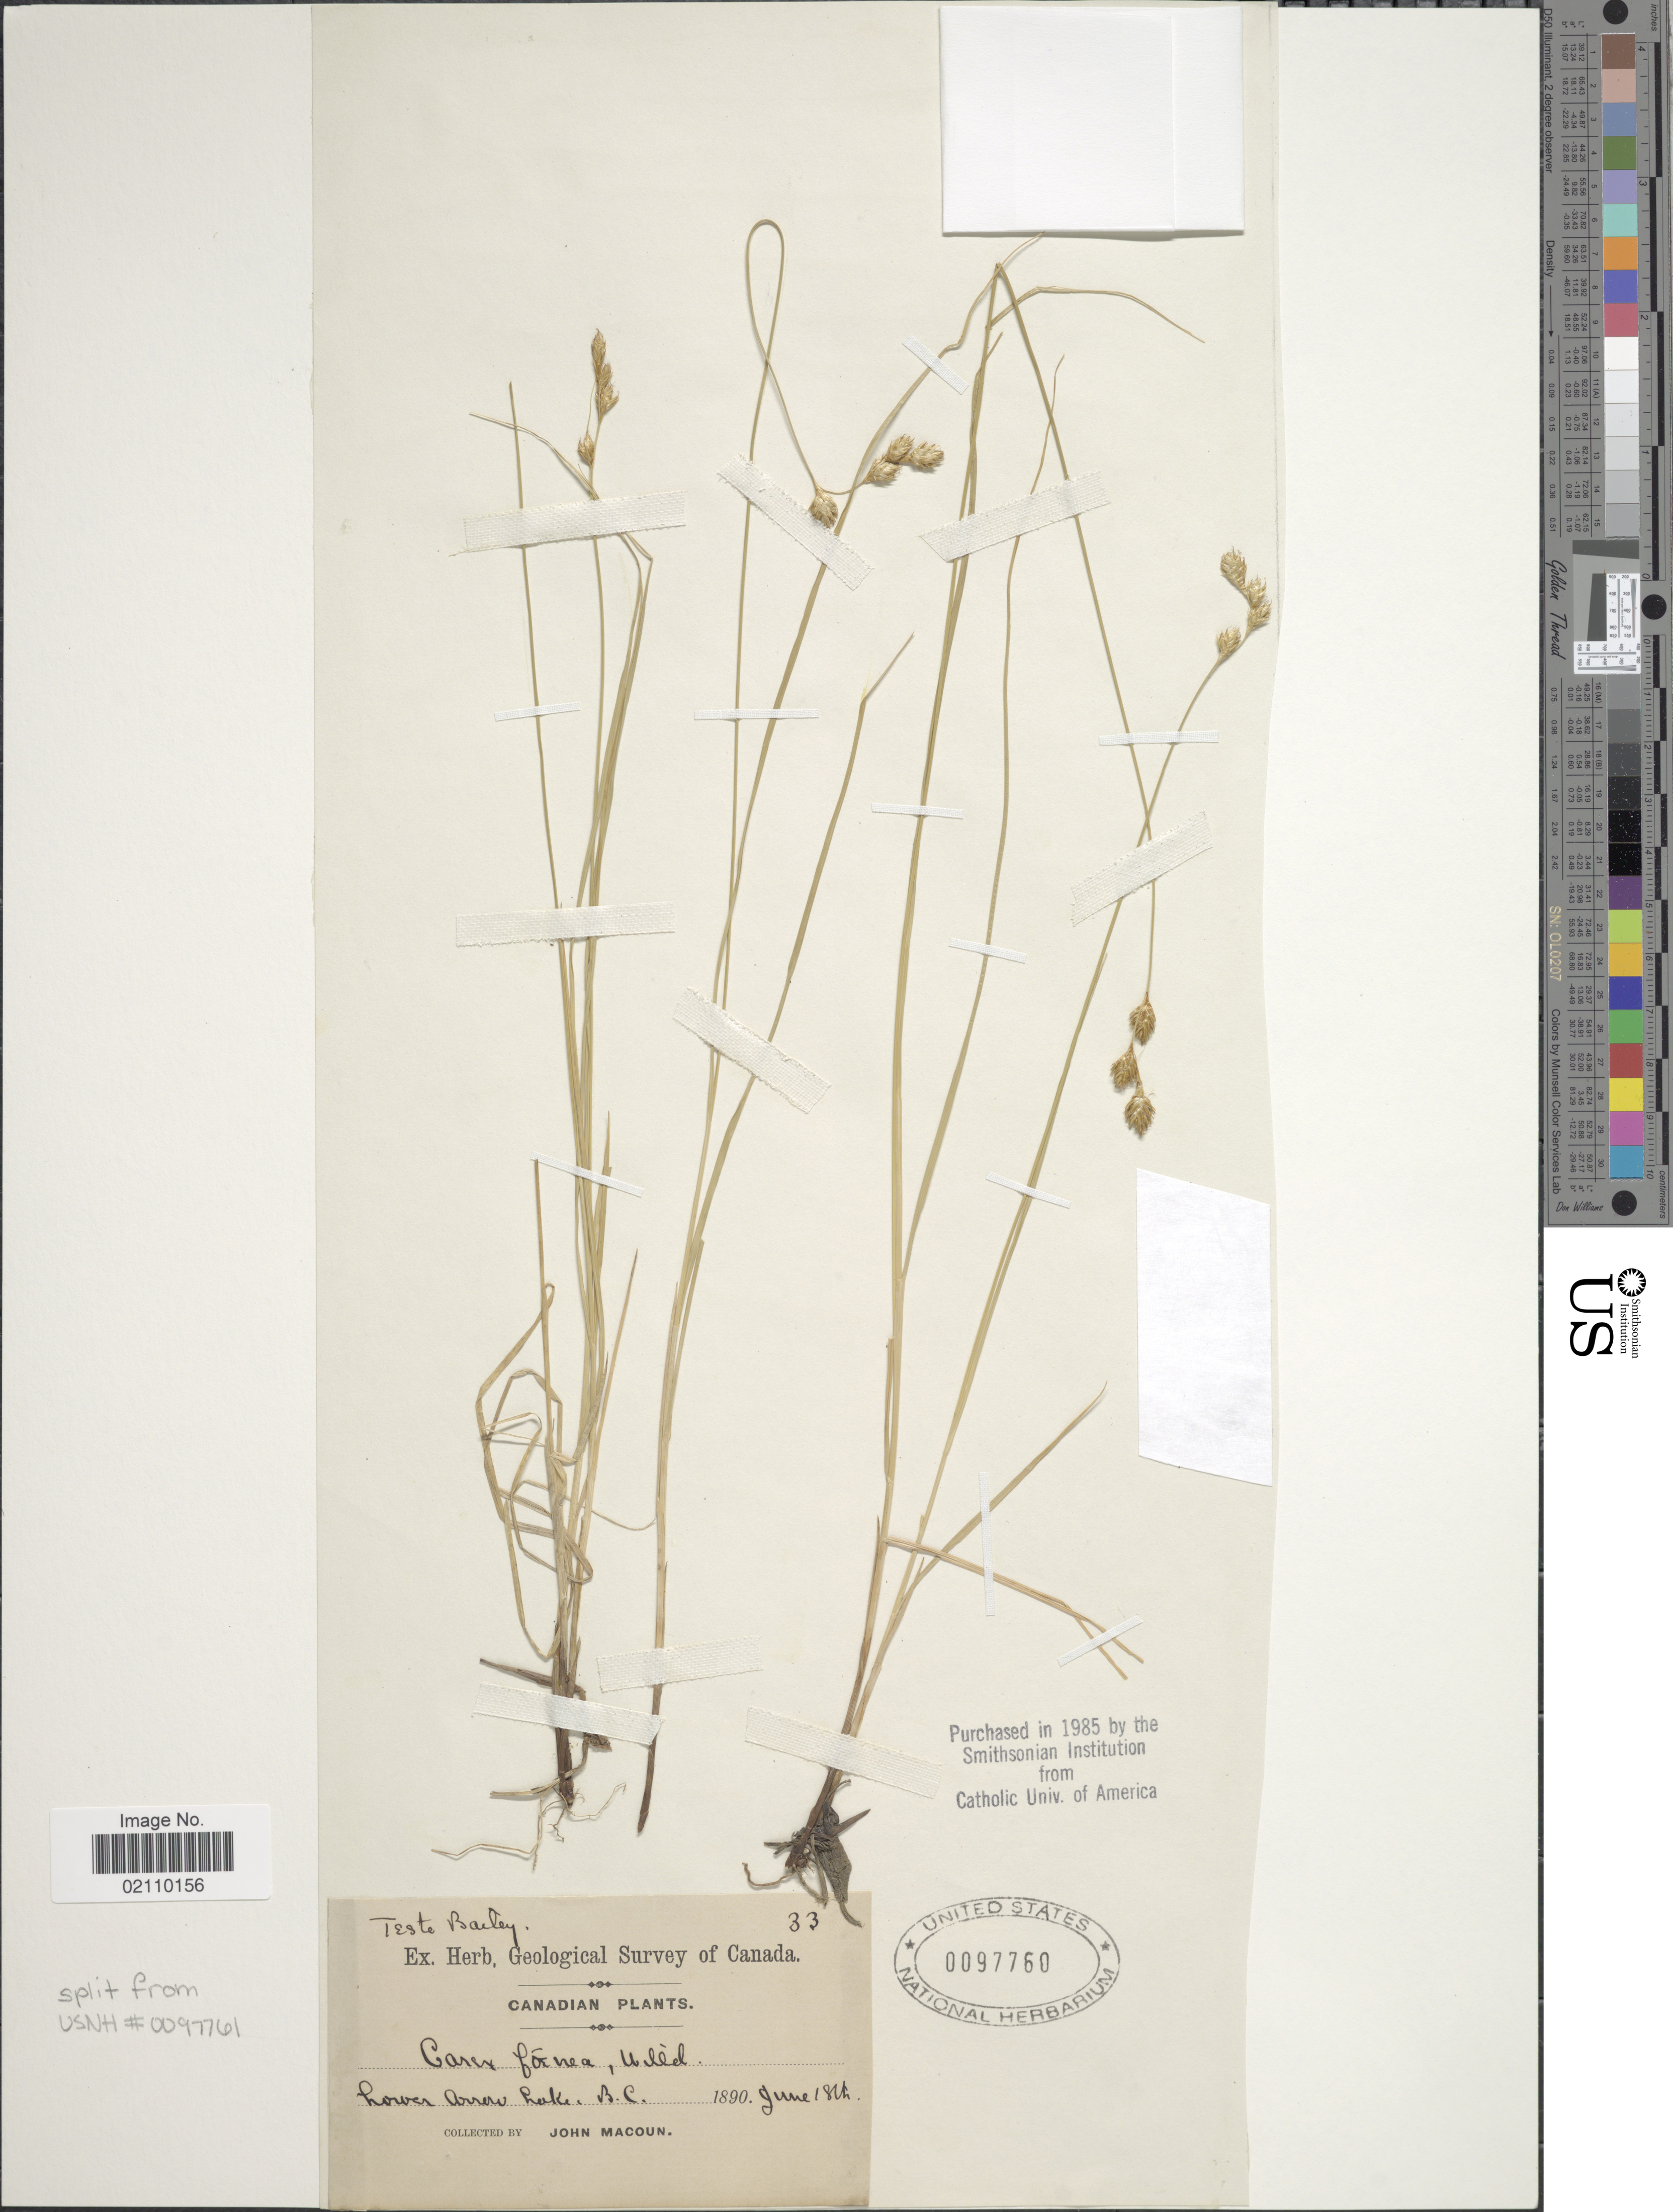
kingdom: Plantae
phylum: Tracheophyta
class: Liliopsida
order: Poales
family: Cyperaceae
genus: Carex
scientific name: Carex foenea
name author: Willd.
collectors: J. Macoun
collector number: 33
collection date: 1890-06-18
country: Canada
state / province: British Columbia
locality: Lower Arrow Lake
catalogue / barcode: US 97760